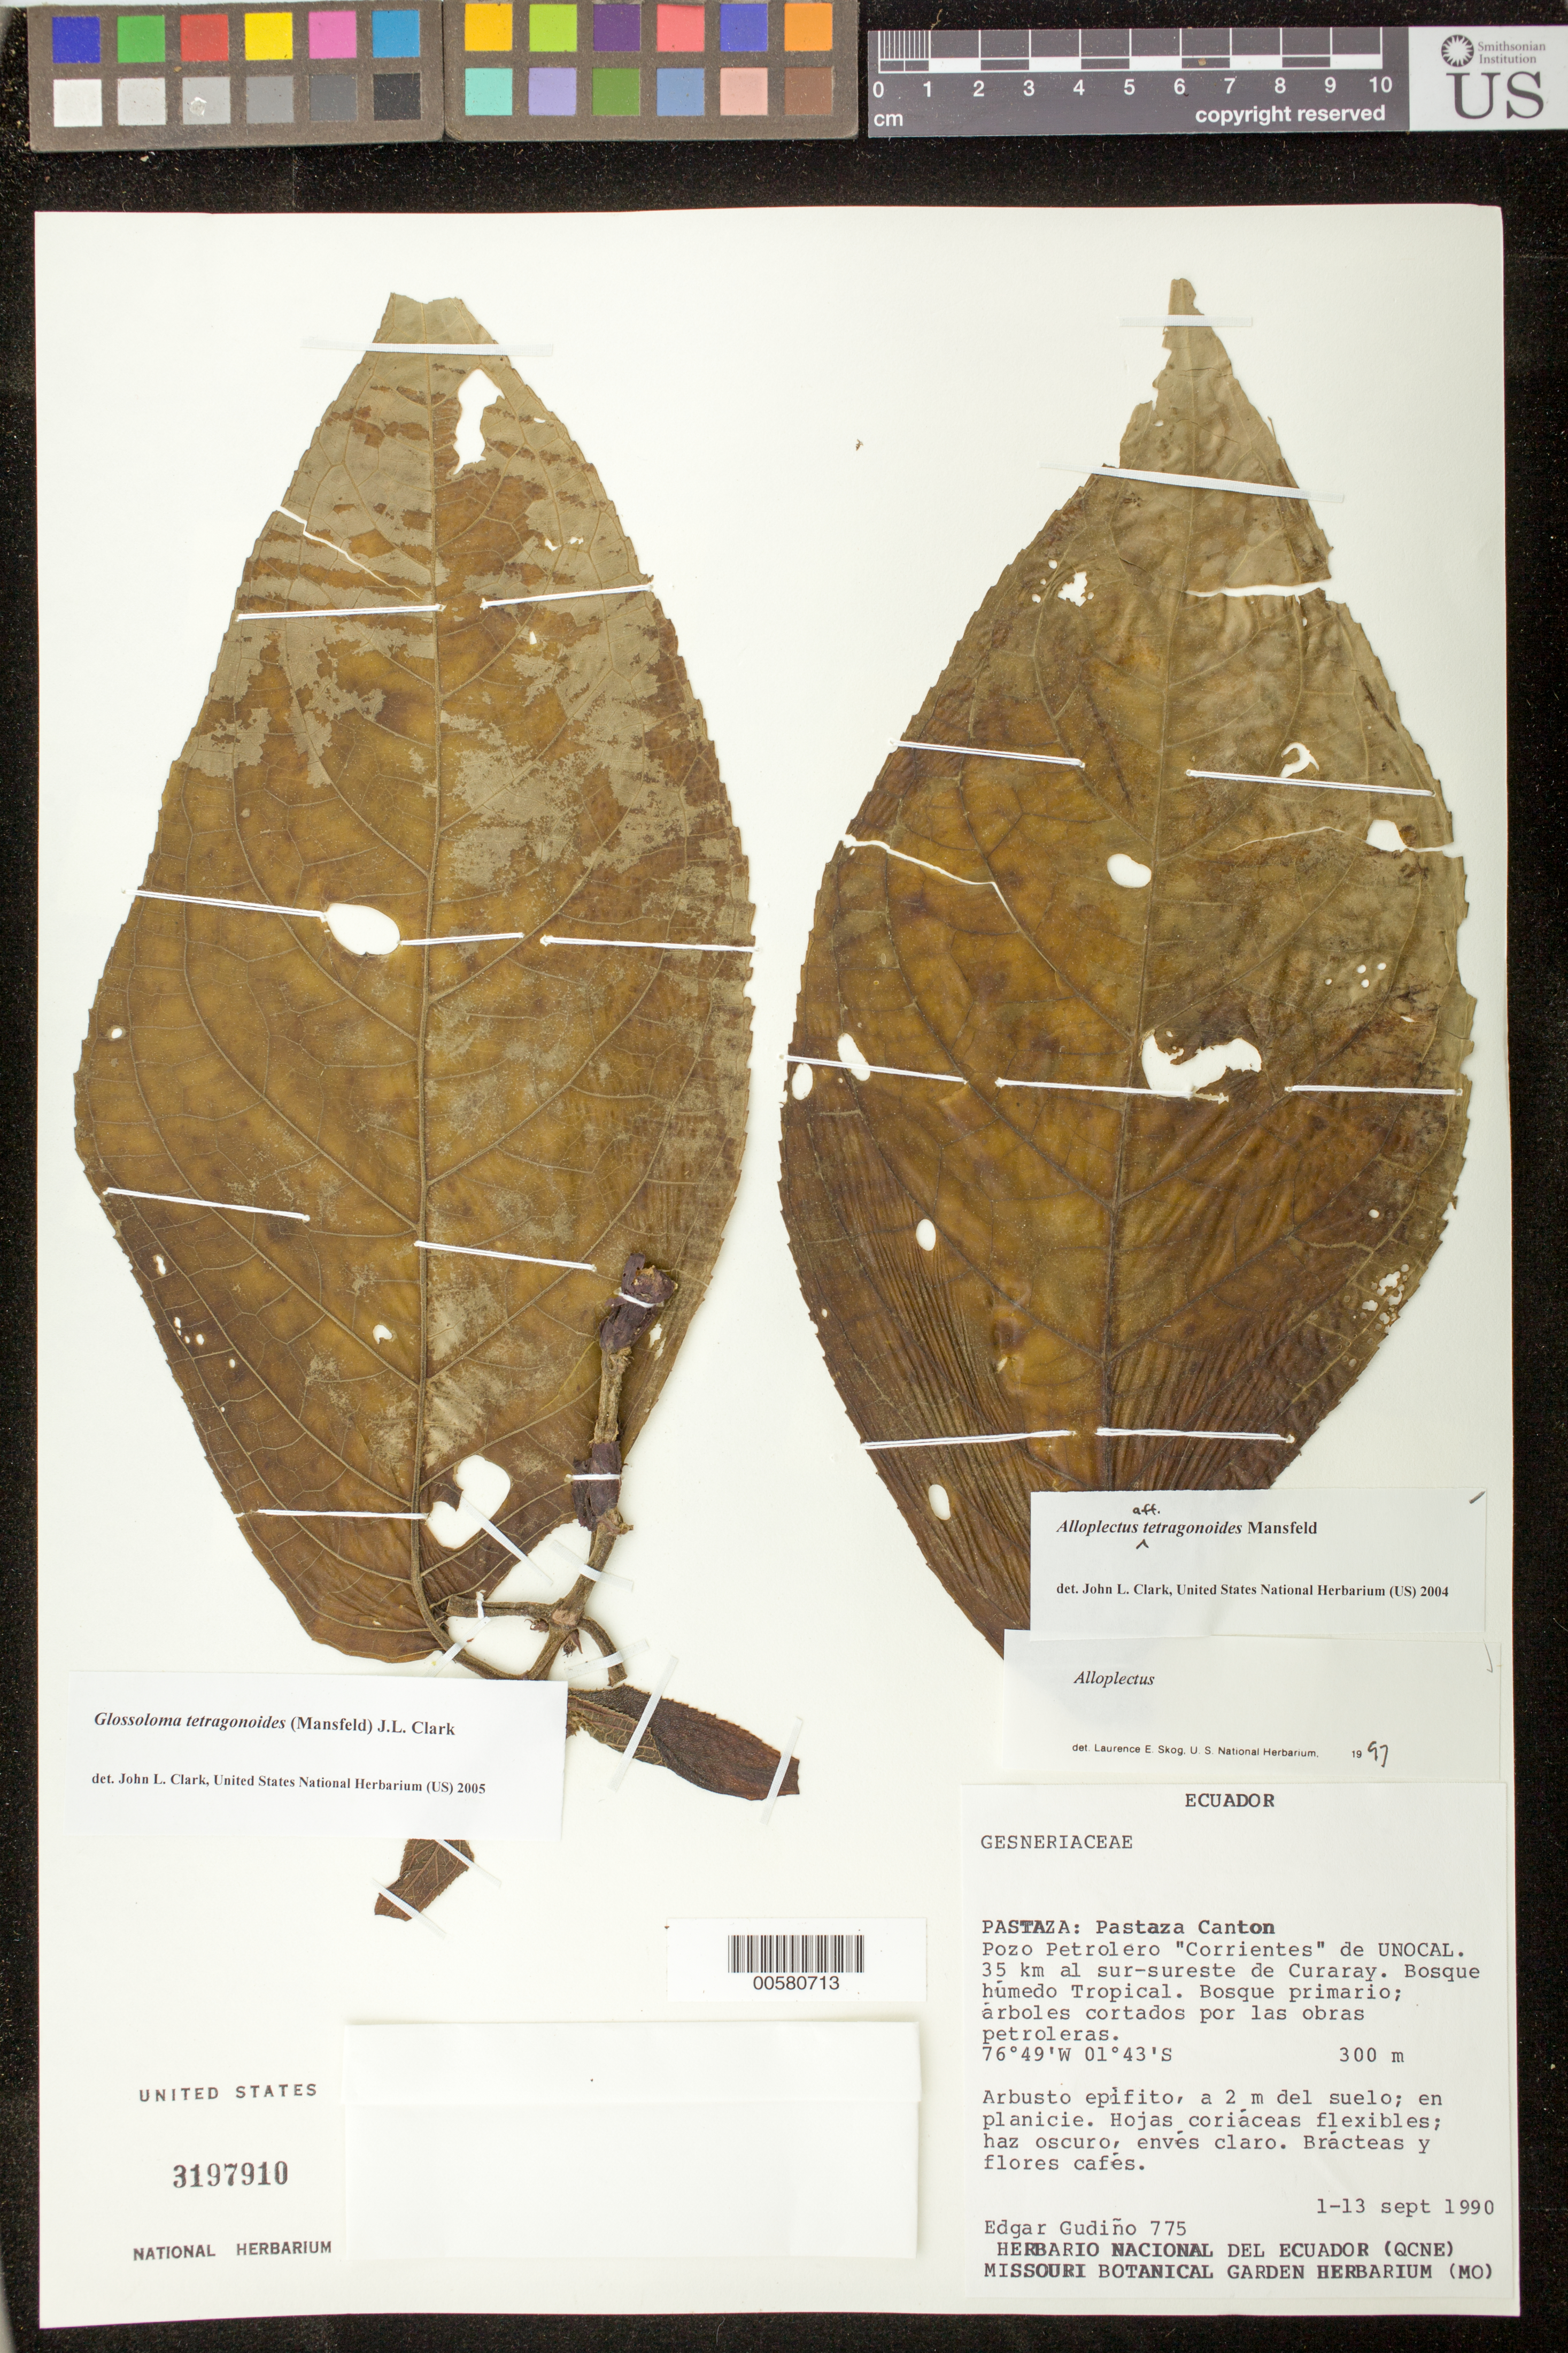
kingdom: Plantae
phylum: Tracheophyta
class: Magnoliopsida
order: Lamiales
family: Gesneriaceae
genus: Glossoloma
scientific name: Glossoloma tetragonoides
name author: (Mansf.) J.L. Clark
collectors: E. Gudiño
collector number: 775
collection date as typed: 1-13 Sep 1990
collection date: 1990-09-01/1990-09-13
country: Ecuador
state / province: Pastaza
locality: Pastaza Canton; Pozo Petrolero "Corrientes" de UNOCAL; 35 km al sur-sureste de Curaray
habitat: Bosque húmedo tropical; bosque primario; árboles cortados por las obras petroleras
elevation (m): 300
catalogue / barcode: US 3197910